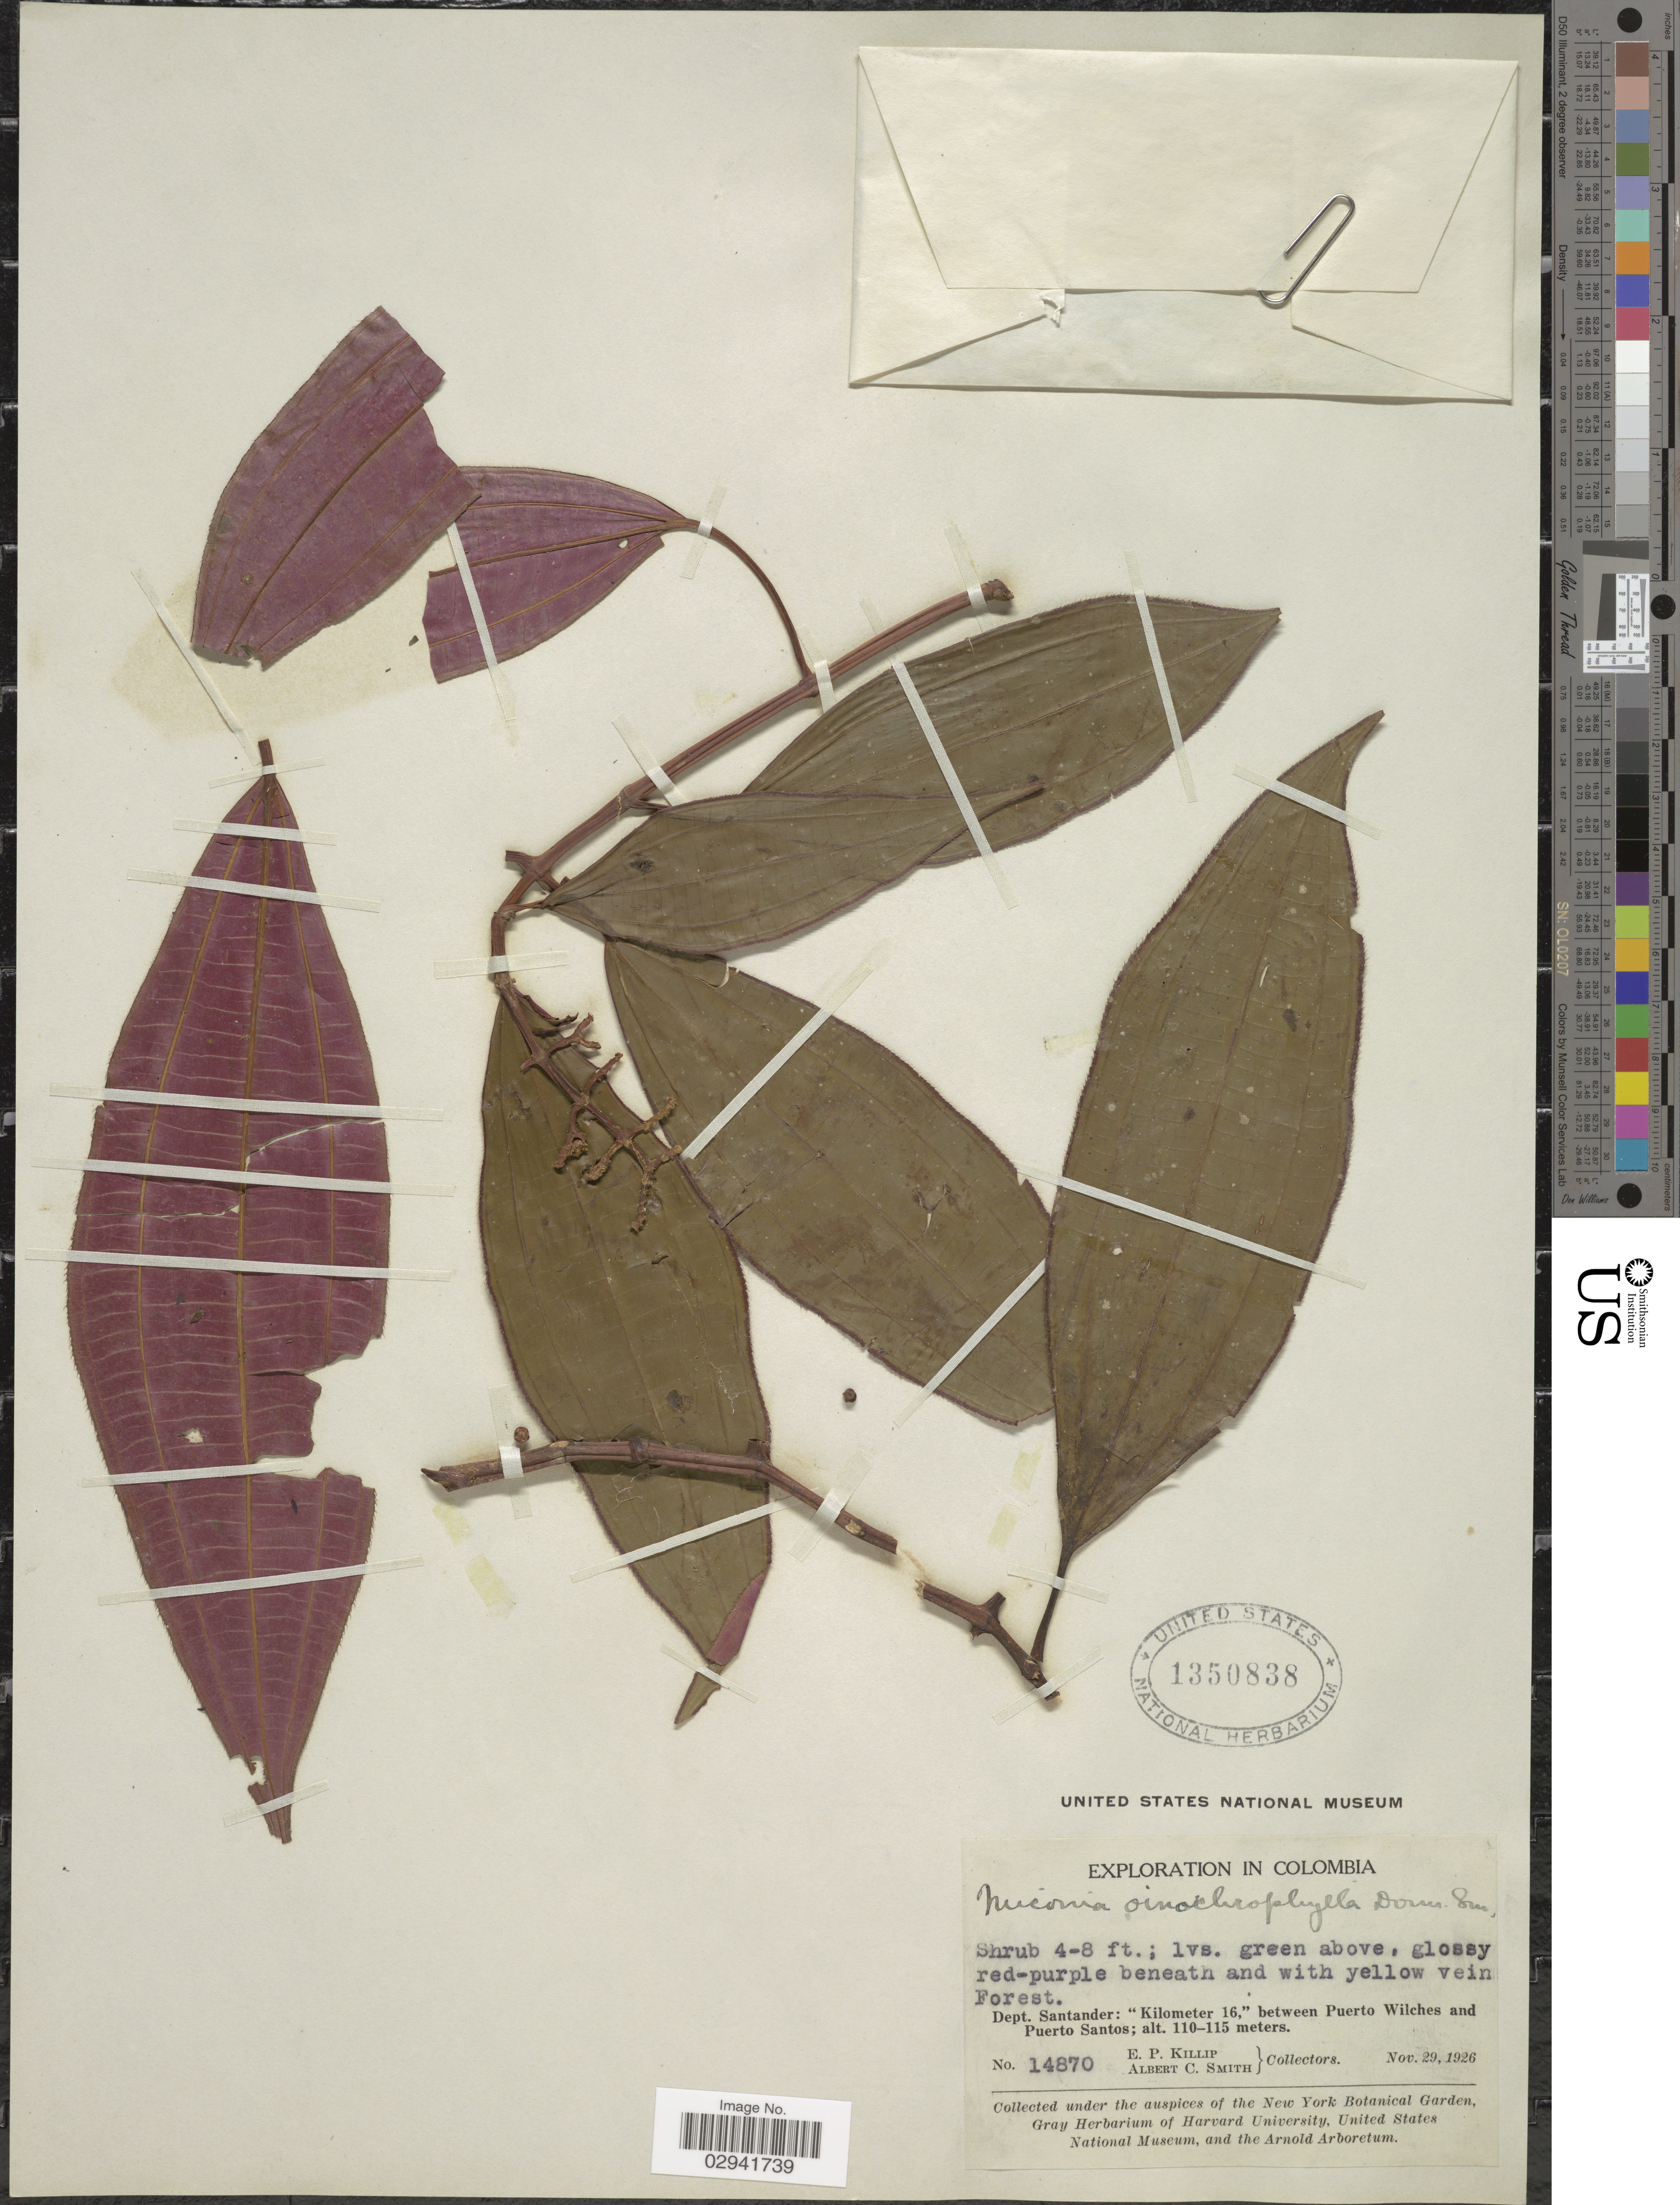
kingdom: Plantae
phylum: Tracheophyta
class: Magnoliopsida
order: Myrtales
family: Melastomataceae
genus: Miconia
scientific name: Miconia oinochrophylla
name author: Donn. Sm.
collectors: E. P. Killip & A. C. Smith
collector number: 14870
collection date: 1926-11-29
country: Colombia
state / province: Santander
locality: Dept. Santander: "Kilometer 16," between Puerto Wilches and Puerto Santos.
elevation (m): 110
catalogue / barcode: US 1350838